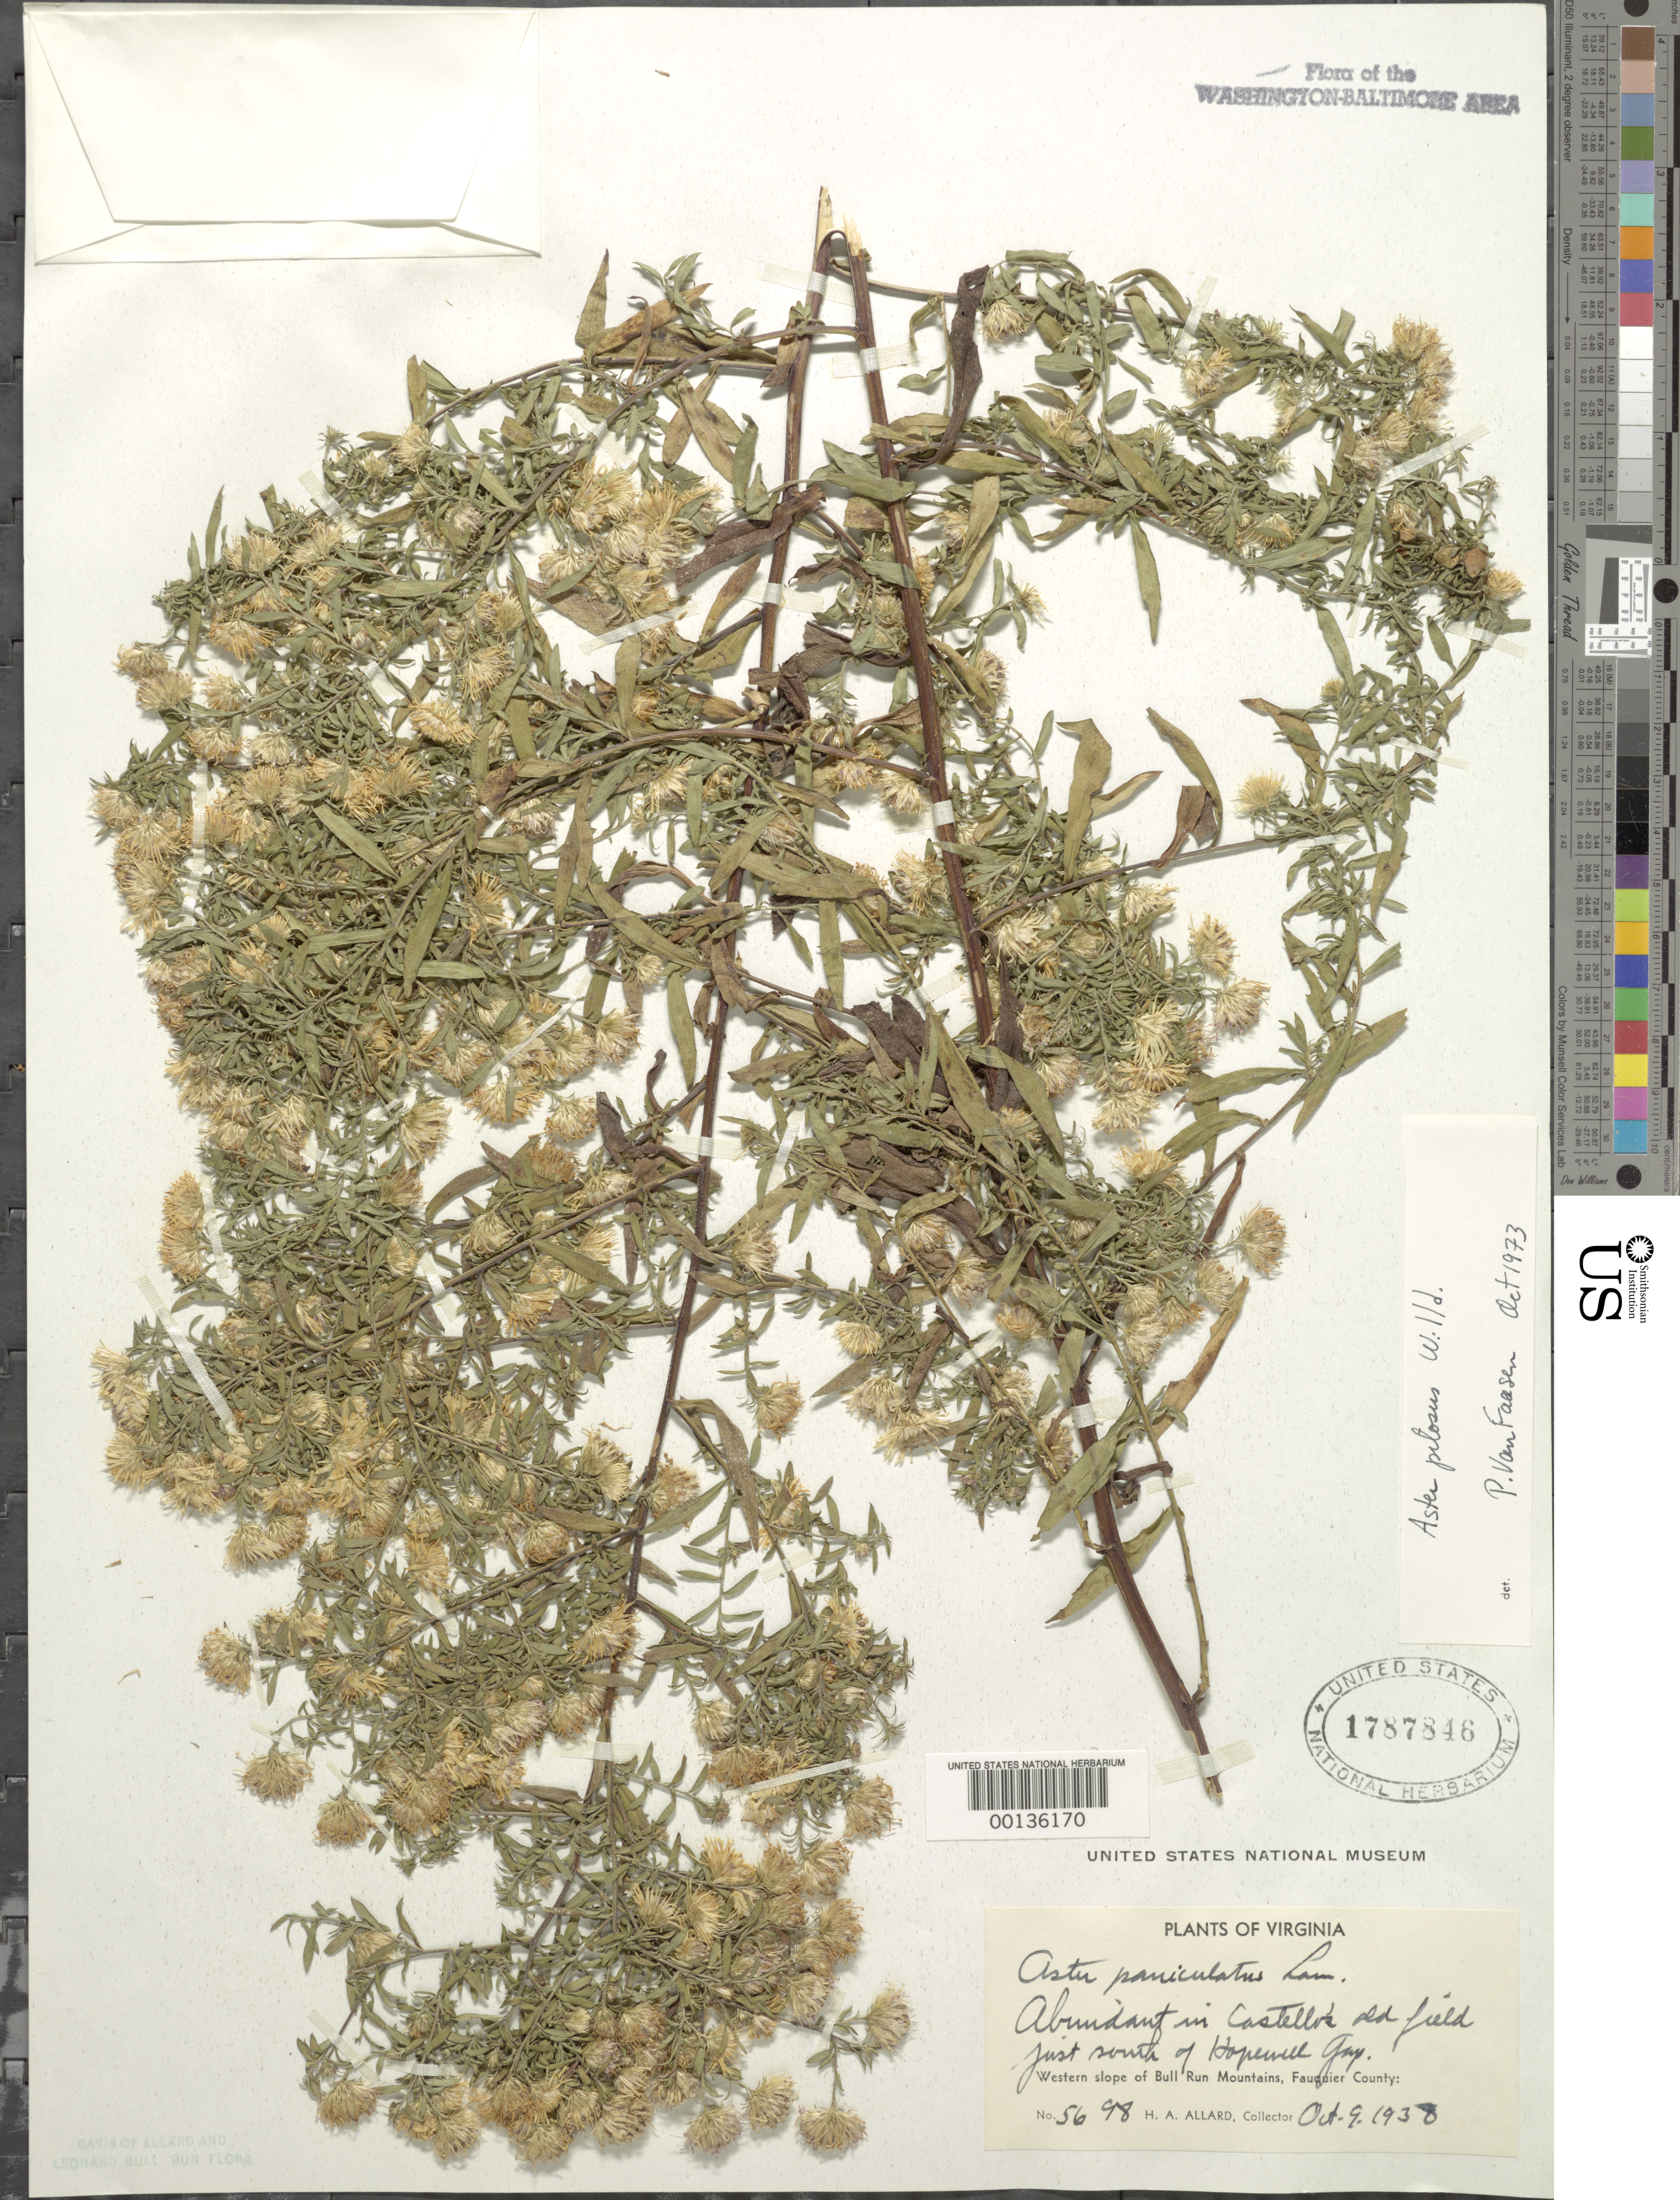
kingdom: Plantae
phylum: Tracheophyta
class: Magnoliopsida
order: Asterales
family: Asteraceae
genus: Symphyotrichum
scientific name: Symphyotrichum pilosum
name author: (Willd.) G.L. Nesom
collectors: H. A. Allard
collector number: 5698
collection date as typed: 09 Oct 1938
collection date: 1938-10-09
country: United States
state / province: Virginia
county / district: Fauquier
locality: South of Hopewell Gap Castellos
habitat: Old field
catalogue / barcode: US 1787846